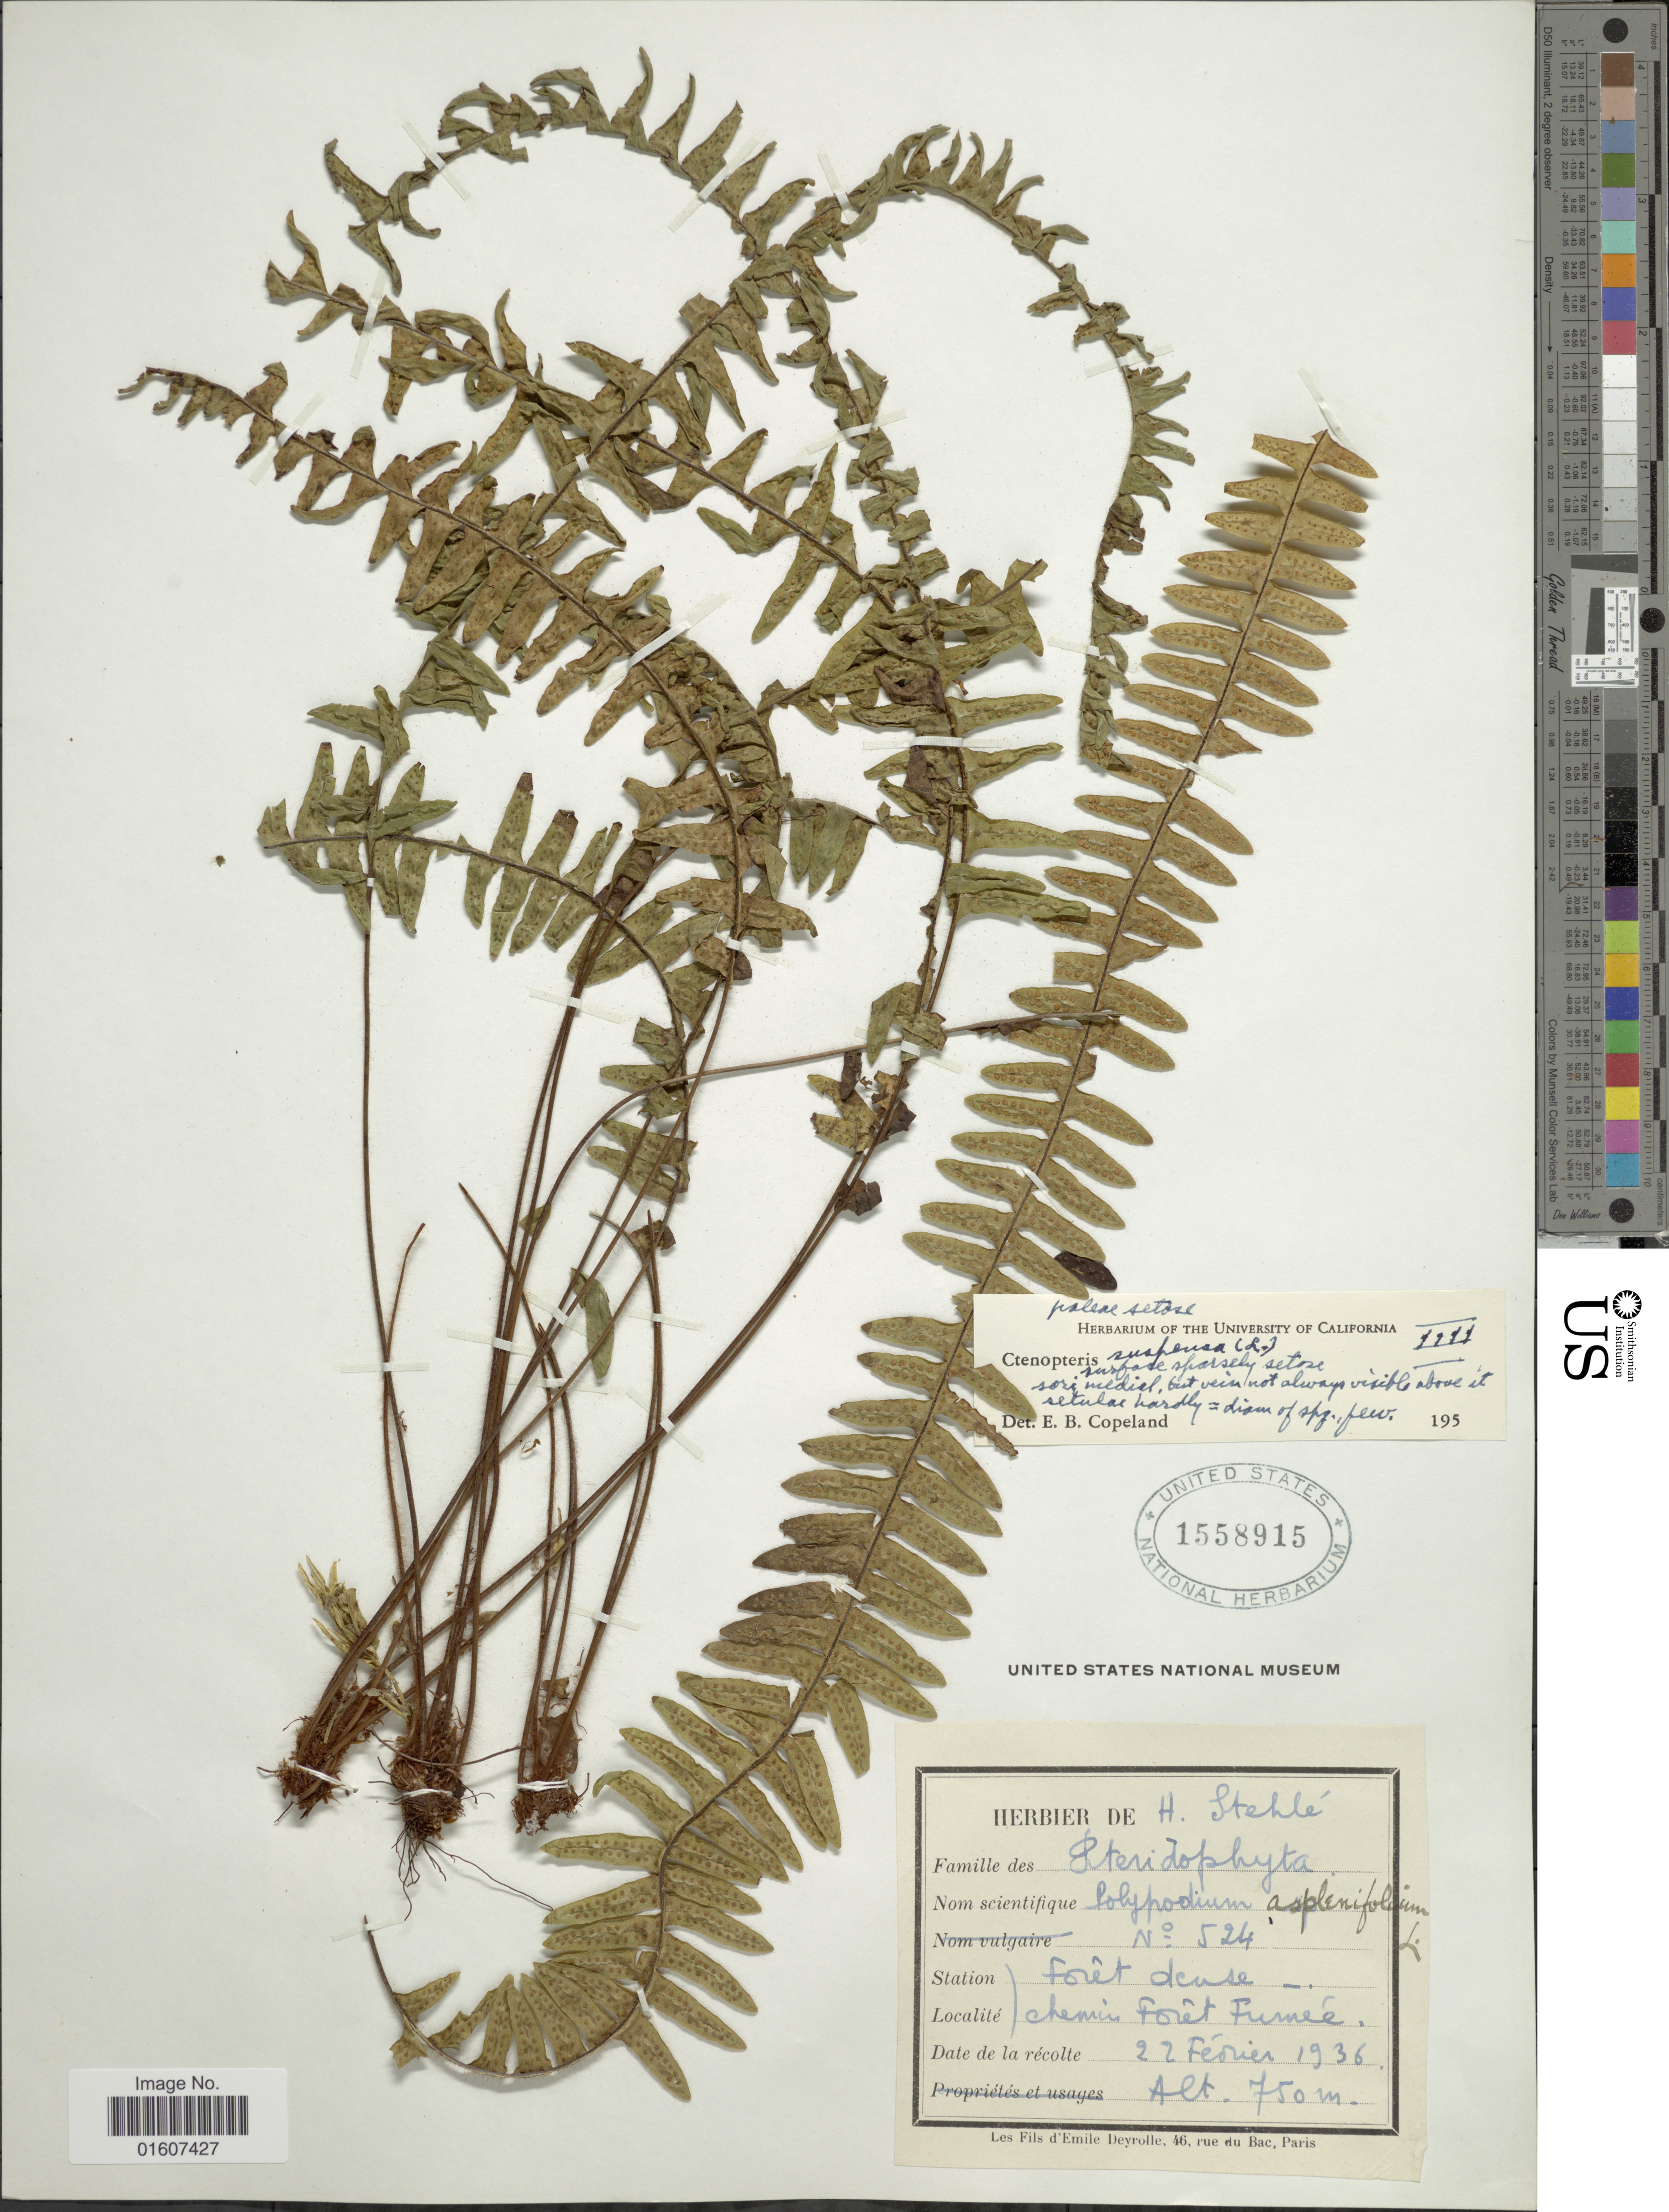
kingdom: Plantae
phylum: Tracheophyta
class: Polypodiopsida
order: Polypodiales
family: Polypodiaceae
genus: Terpsichore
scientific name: Terpsichore chrysleri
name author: (Copel.) A.R. Sm.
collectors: H. Stehlé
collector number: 524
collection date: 1936-02-22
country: Guadeloupe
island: Leeward Is.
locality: Forêt dense chemin Forêt Fermée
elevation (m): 750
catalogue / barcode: US 1558915